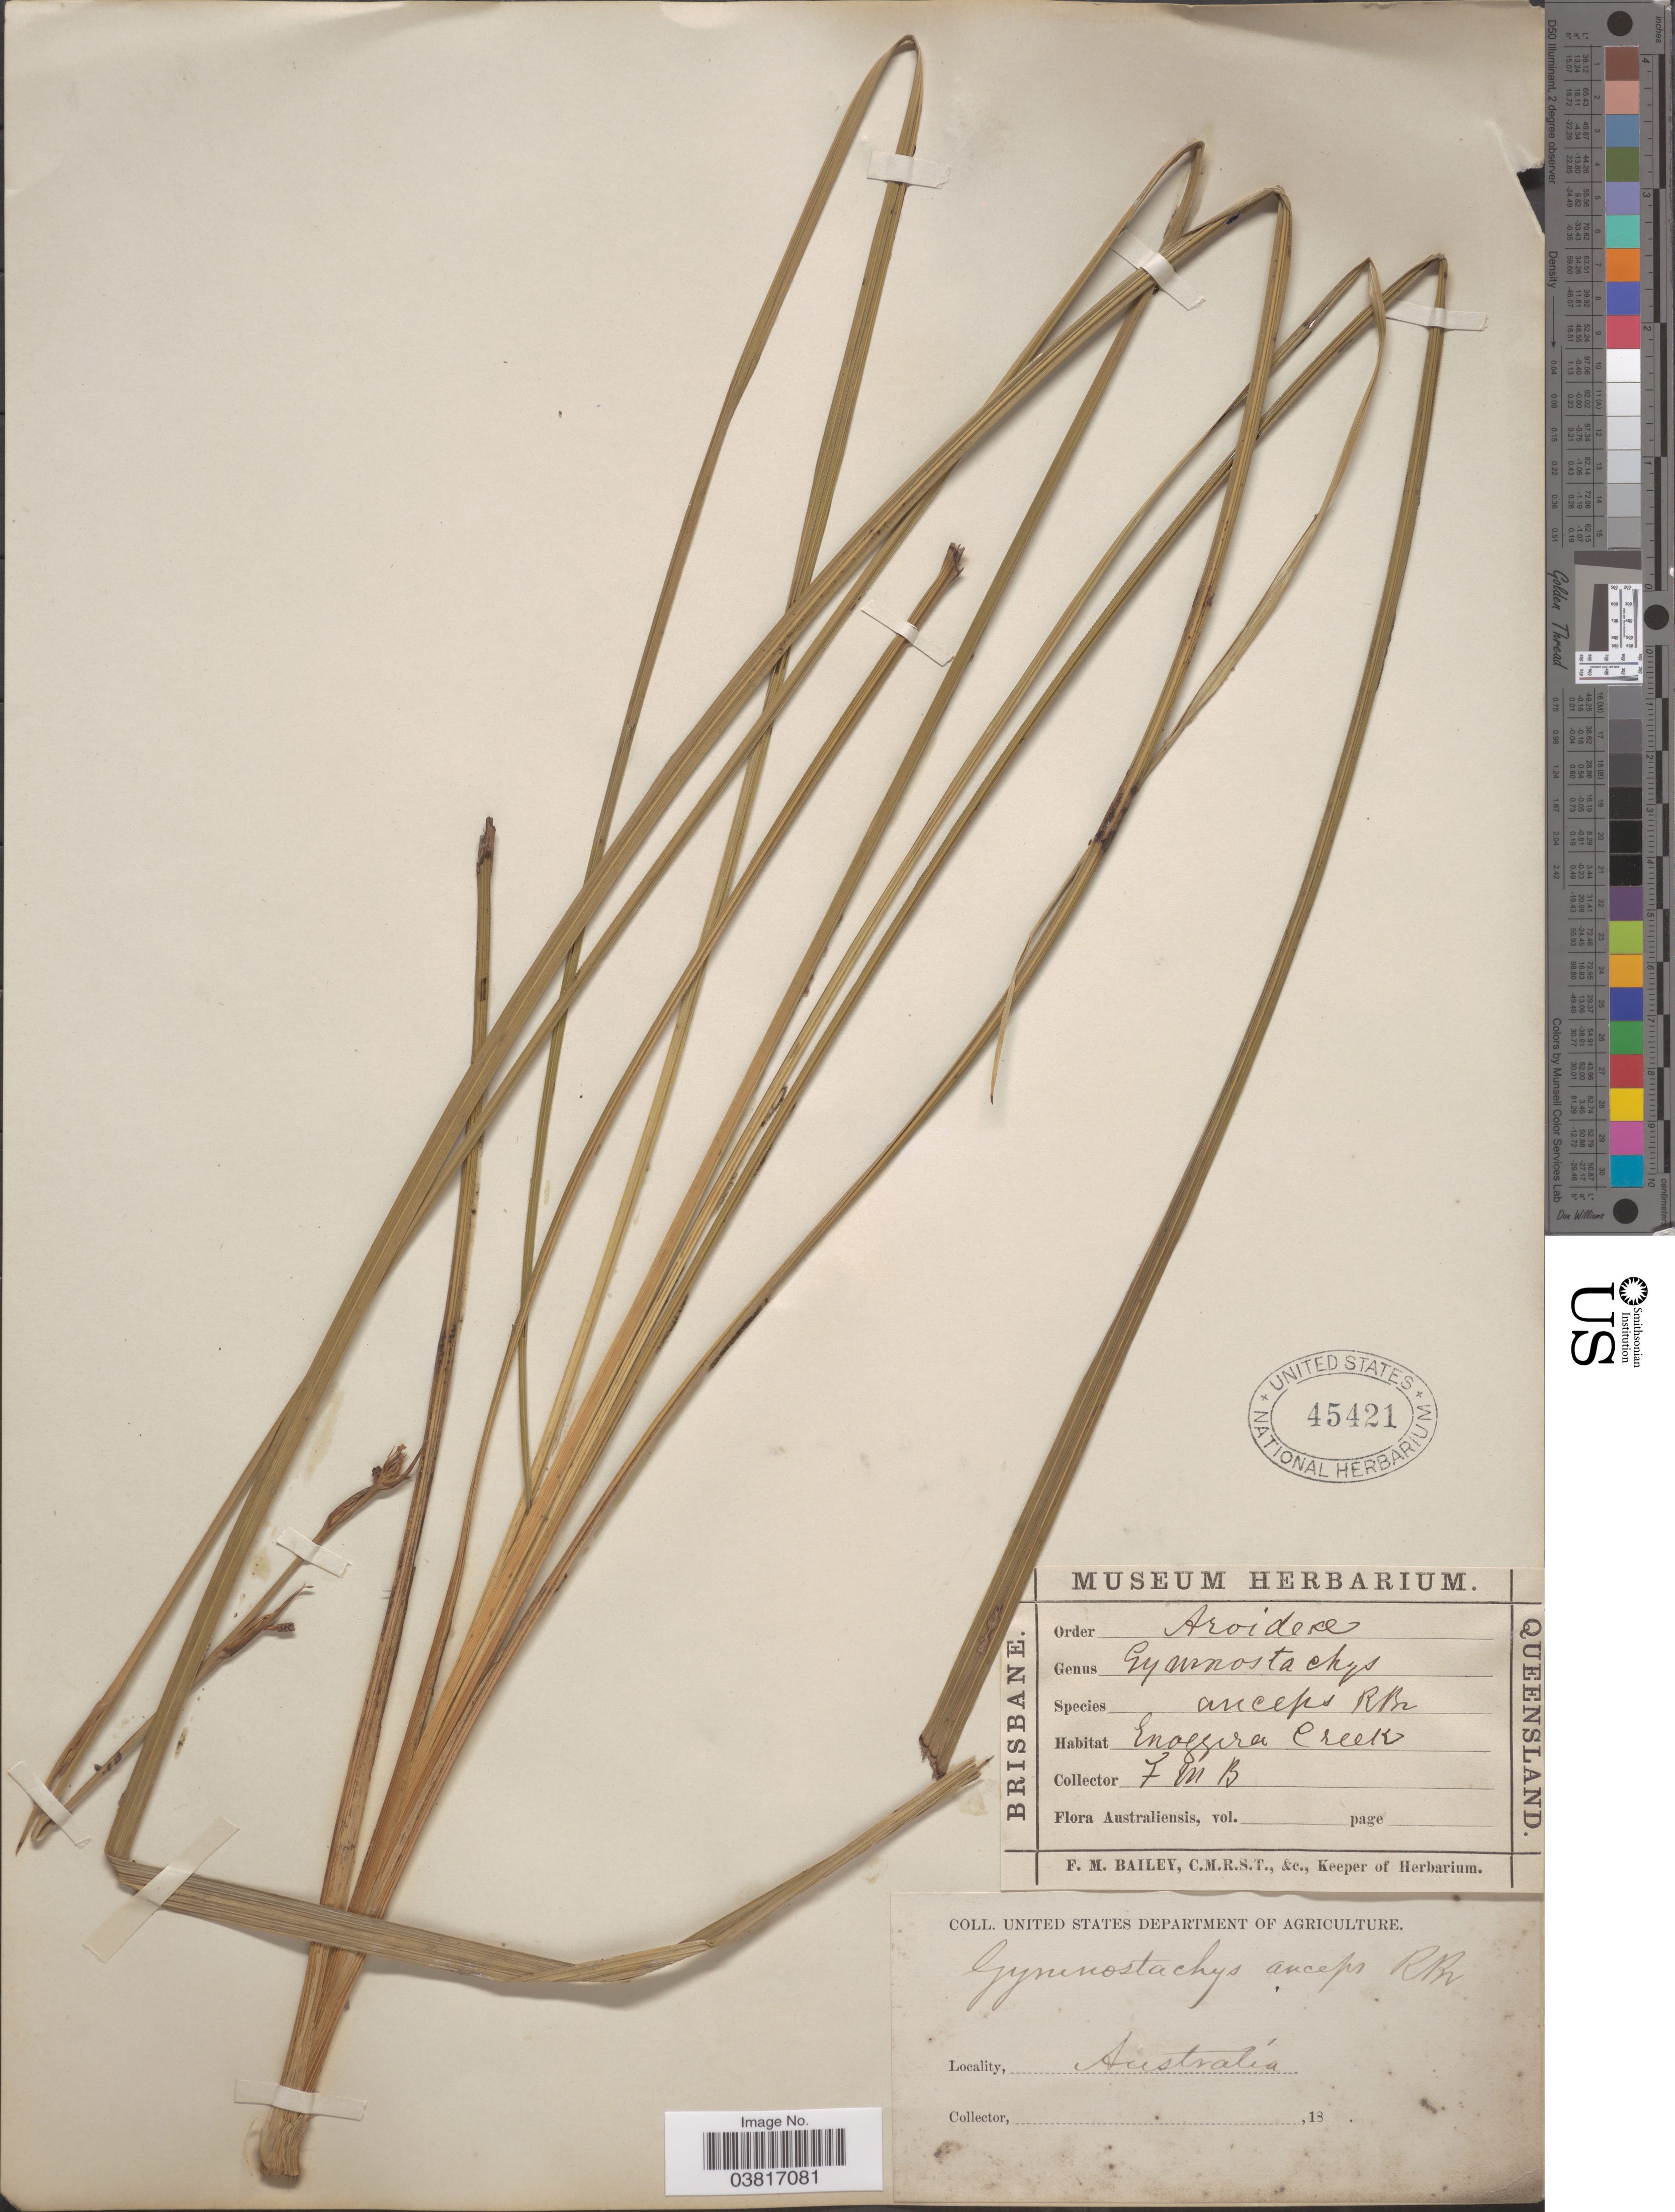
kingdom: Plantae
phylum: Tracheophyta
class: Liliopsida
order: Alismatales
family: Araceae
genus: Gymnostachys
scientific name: Gymnostachys anceps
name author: R. Br.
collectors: F. M. Bailey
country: Australia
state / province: Queensland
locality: Brisbane. Enoggera Creek.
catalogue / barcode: US 45421